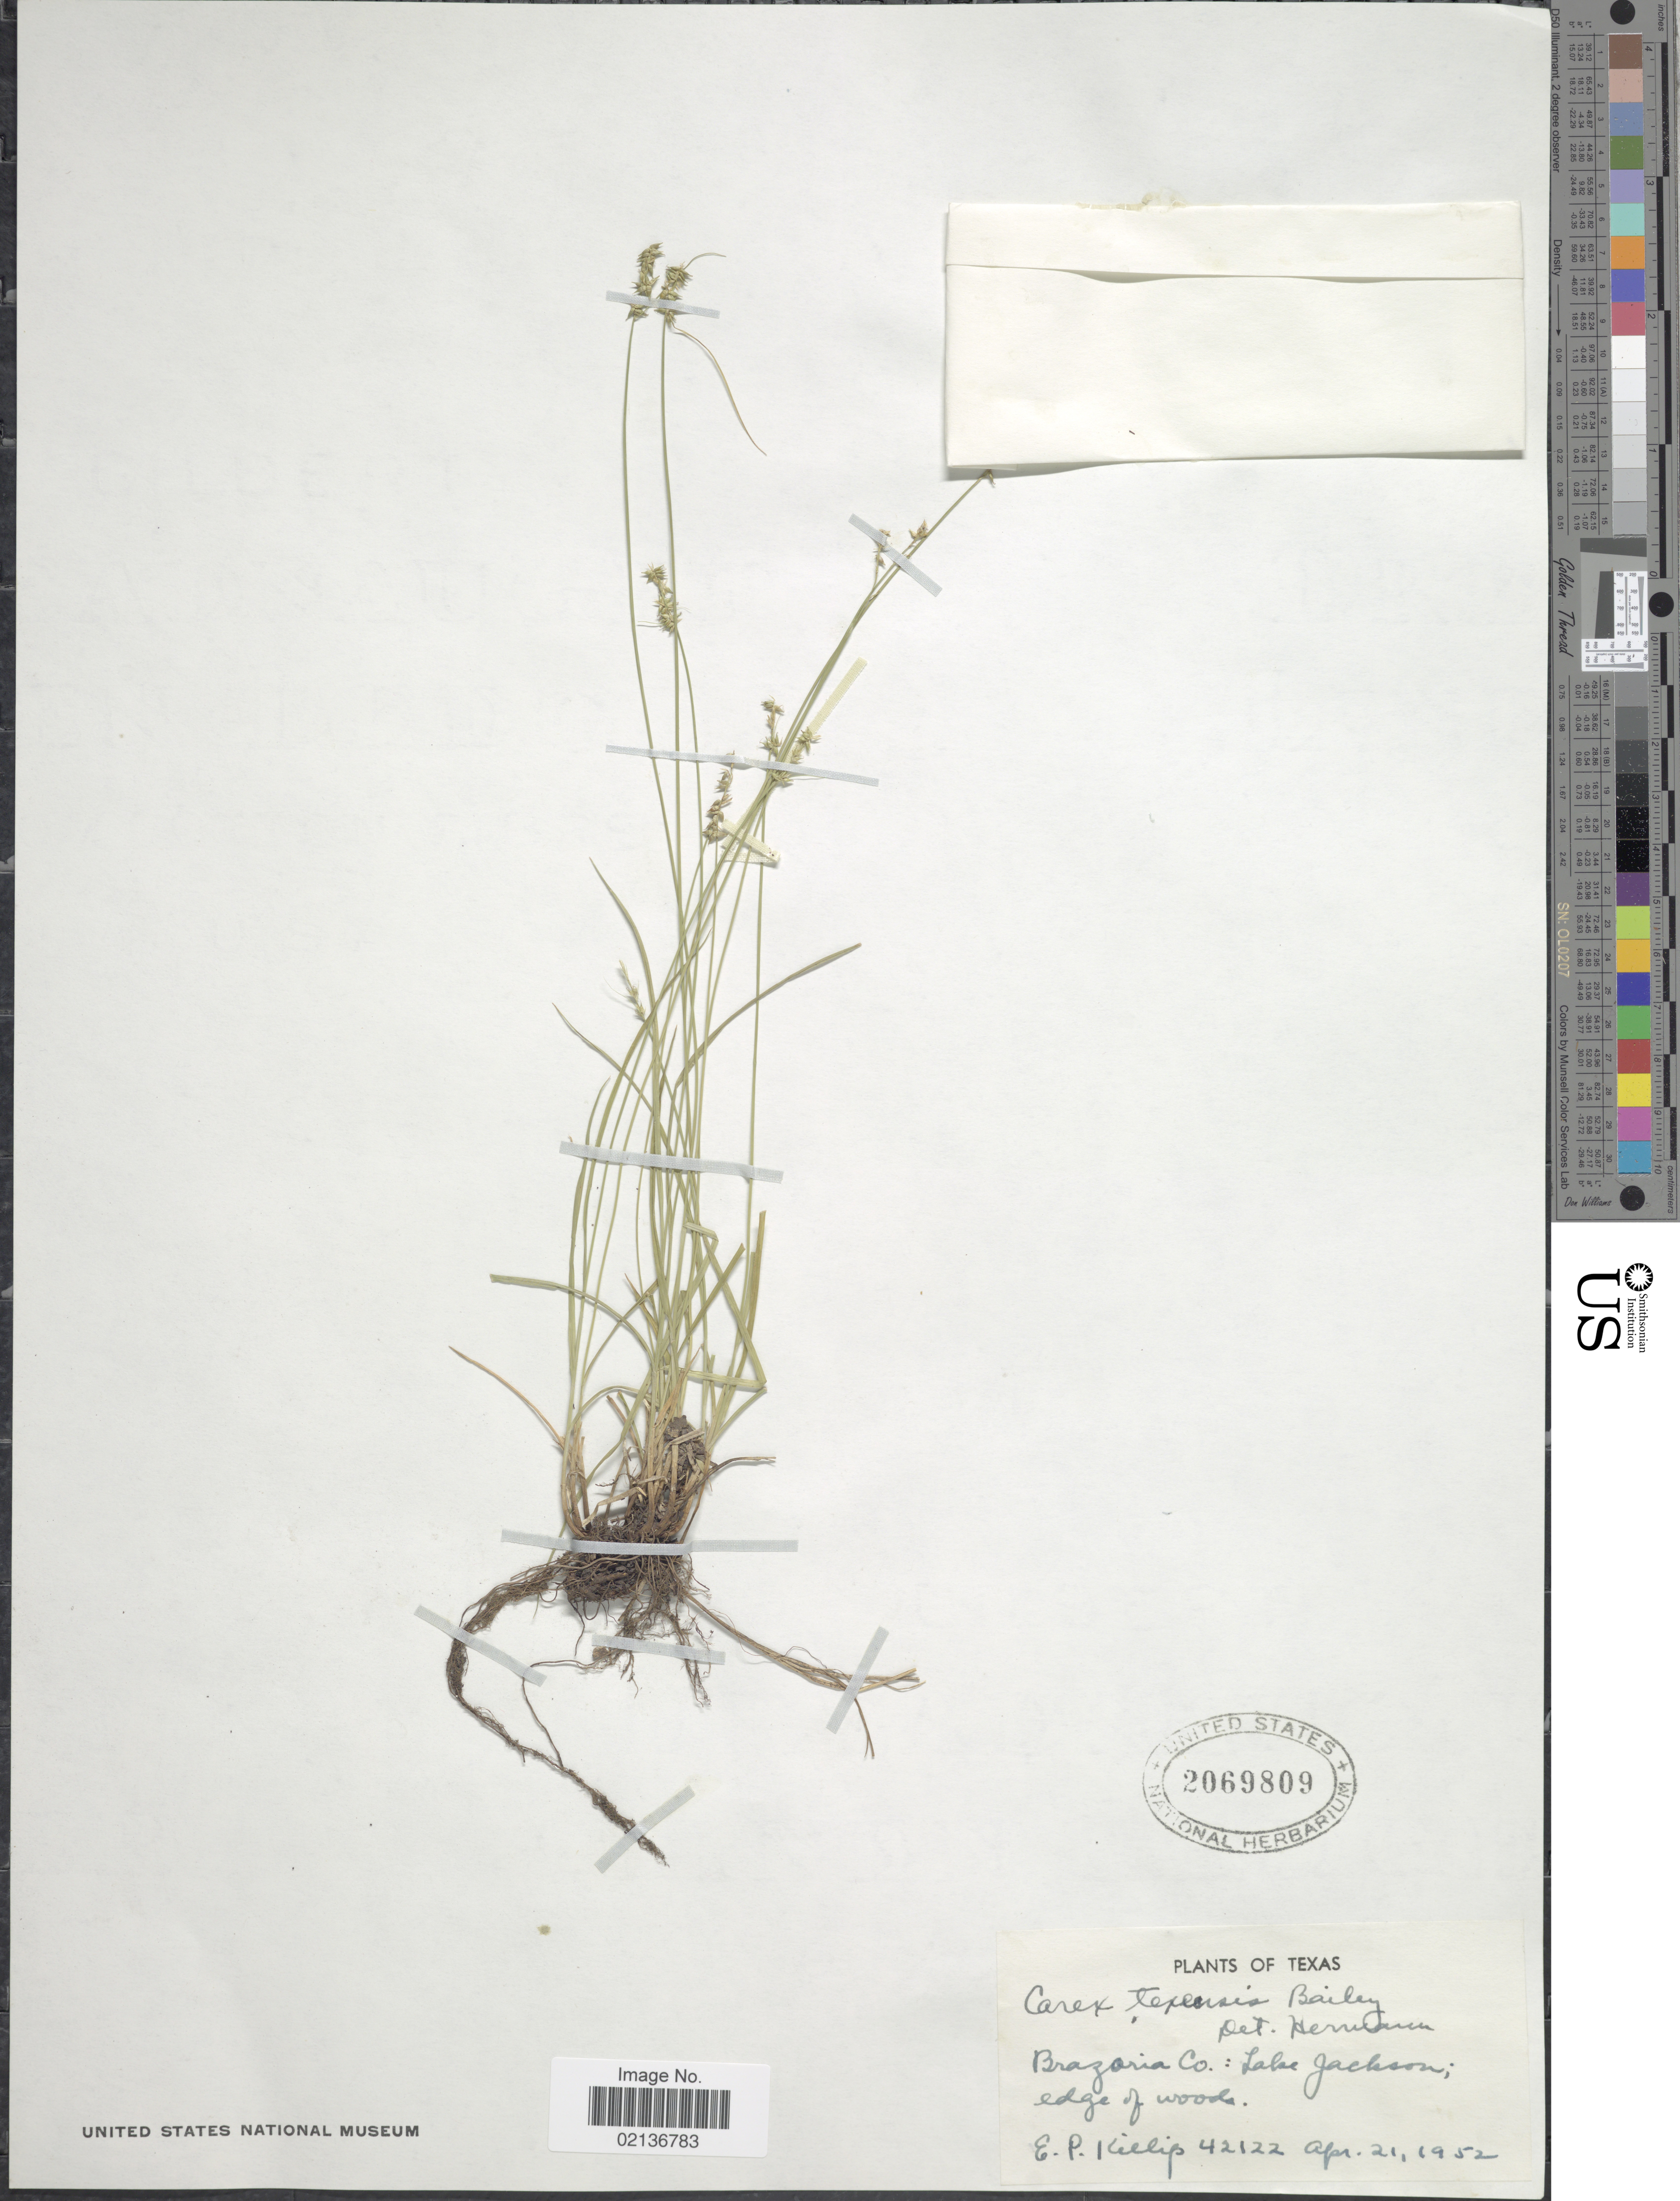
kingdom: Plantae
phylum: Tracheophyta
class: Liliopsida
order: Poales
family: Cyperaceae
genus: Carex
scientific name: Carex texensis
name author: (Torr. ex L.H. Bailey) L.H. Bailey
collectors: E. P. Killip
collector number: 42122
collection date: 1952-04-21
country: United States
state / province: Texas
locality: Brazoria Co.: Lake Jackson, edge of woods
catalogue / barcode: US 2069809